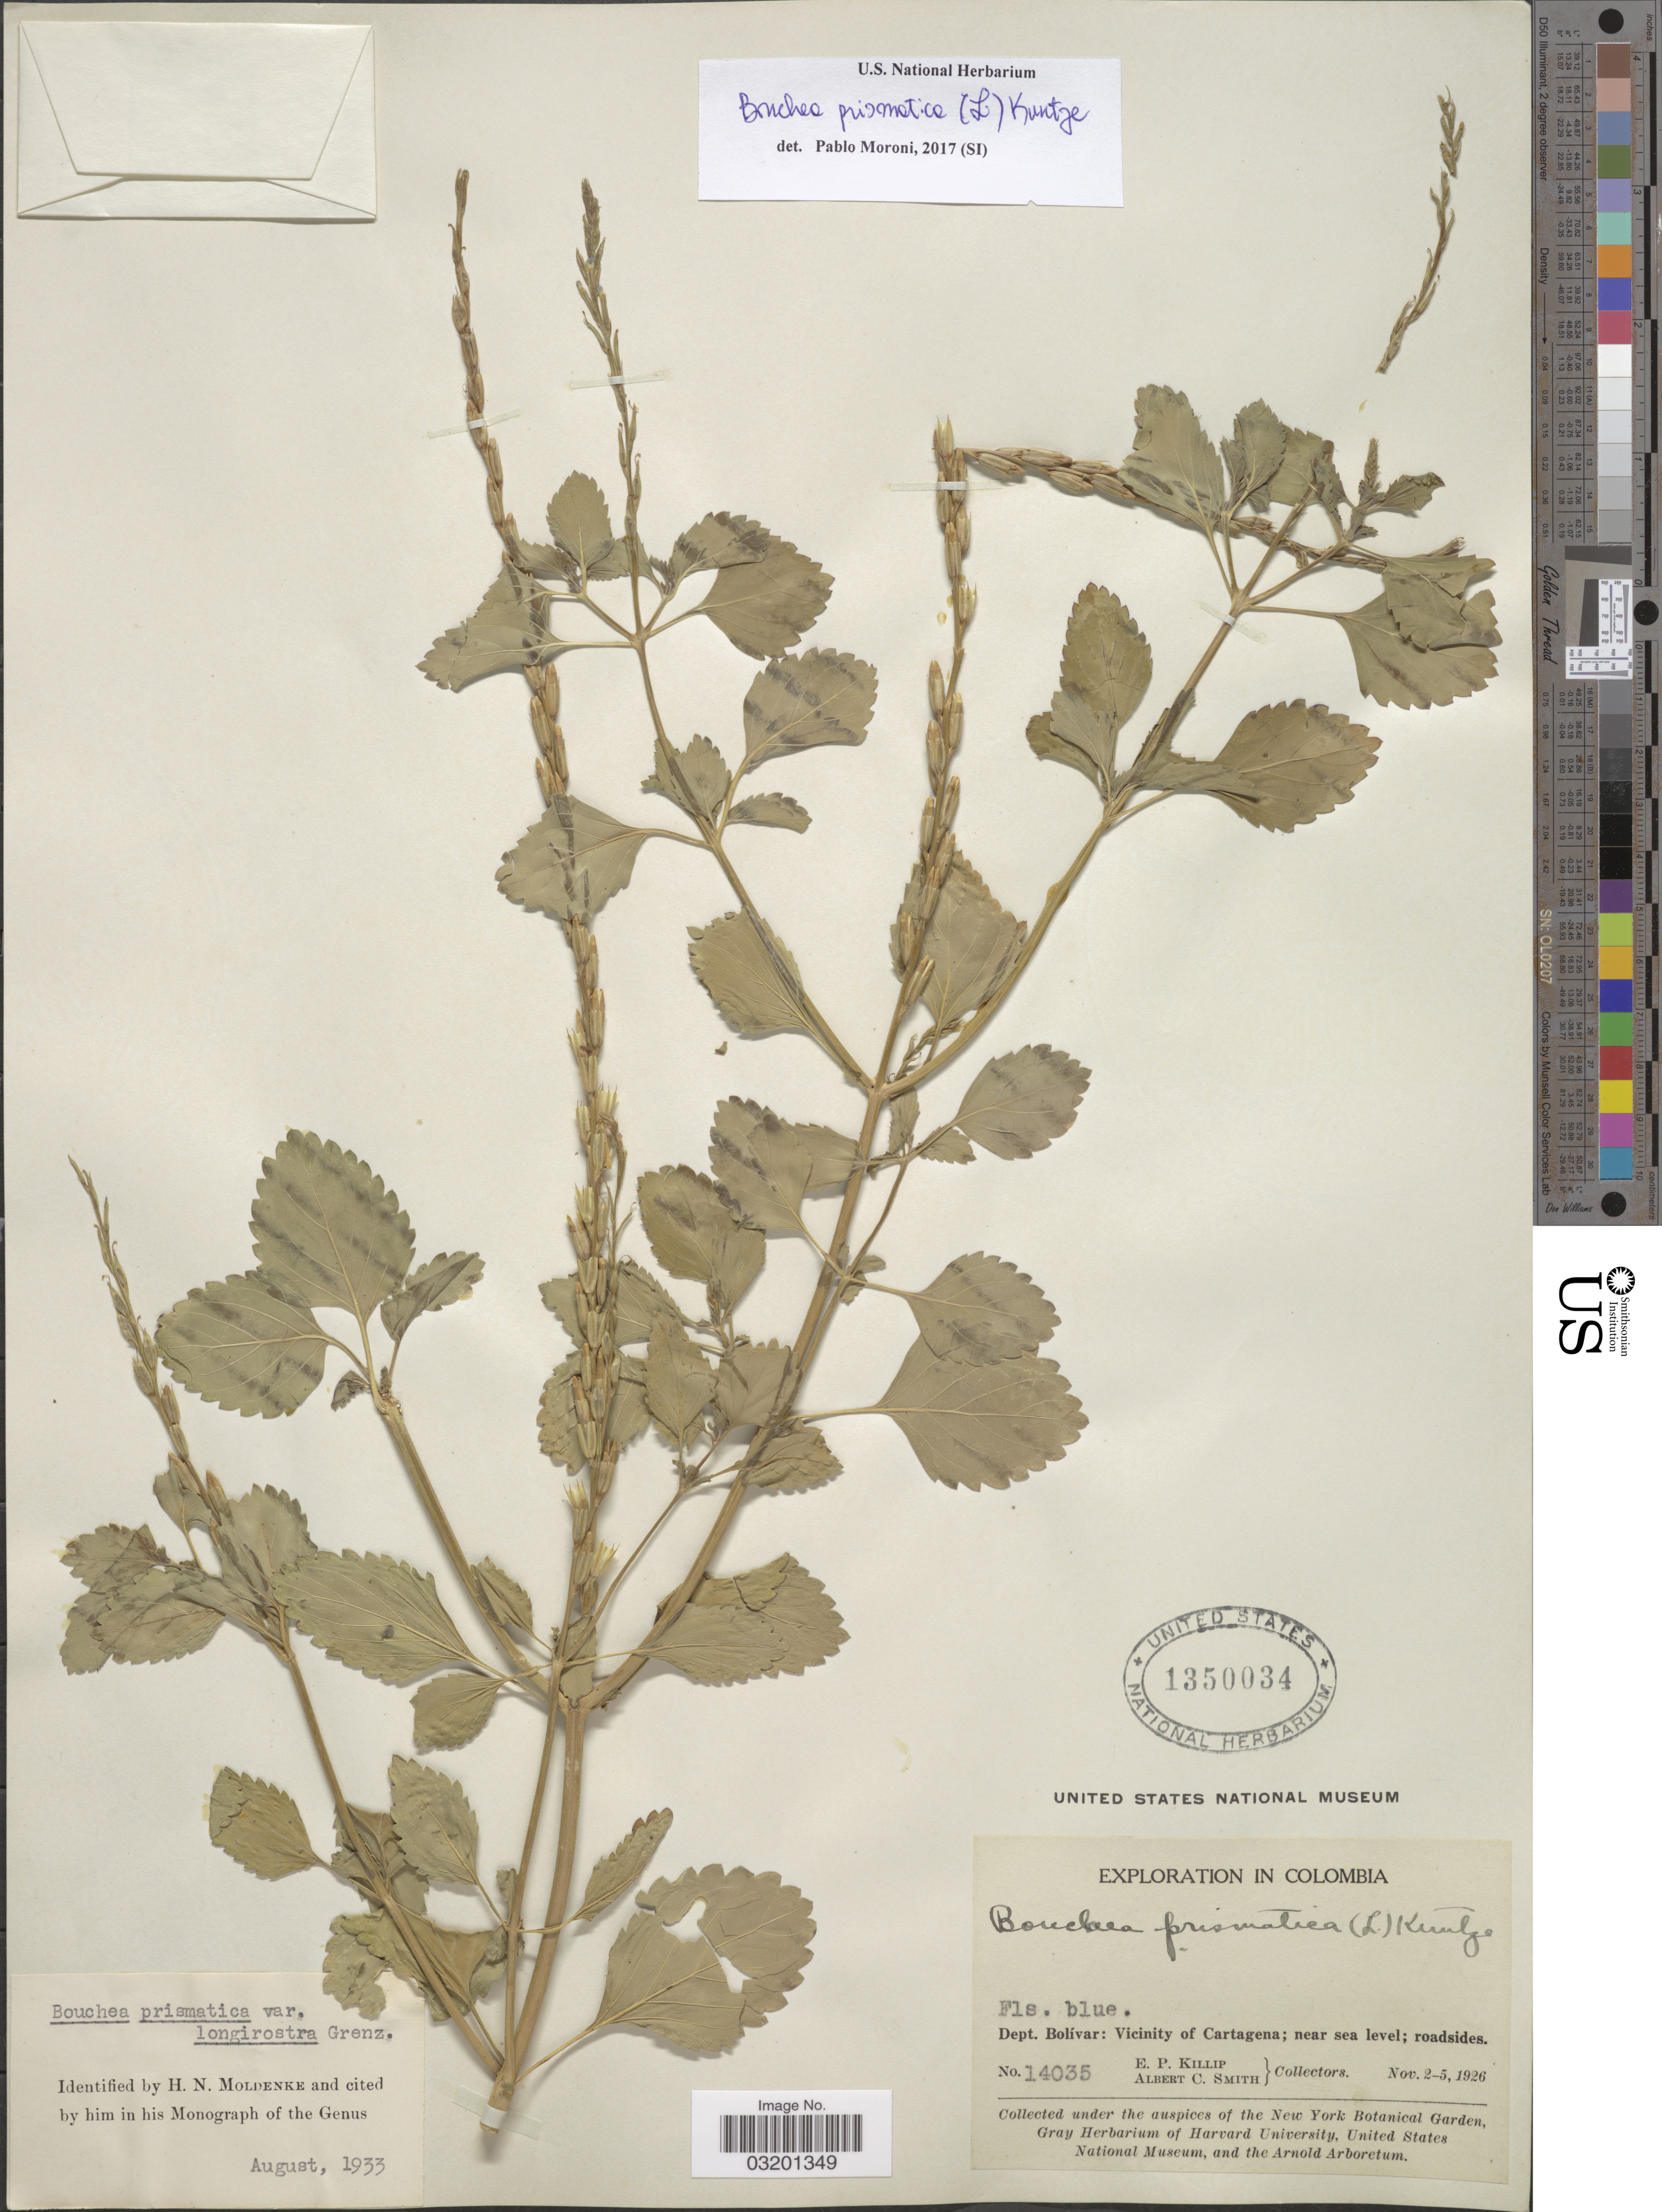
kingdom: Plantae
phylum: Tracheophyta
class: Magnoliopsida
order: Lamiales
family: Verbenaceae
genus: Bouchea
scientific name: Bouchea prismatica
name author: (L.) Kuntze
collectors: E. P. Killip & A. C. Smith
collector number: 14035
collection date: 1926-11-02/1926-11-05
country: Colombia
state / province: Bolívar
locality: Dept. Bolívar: Vicinity of Cartagena.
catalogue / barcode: US 1350034